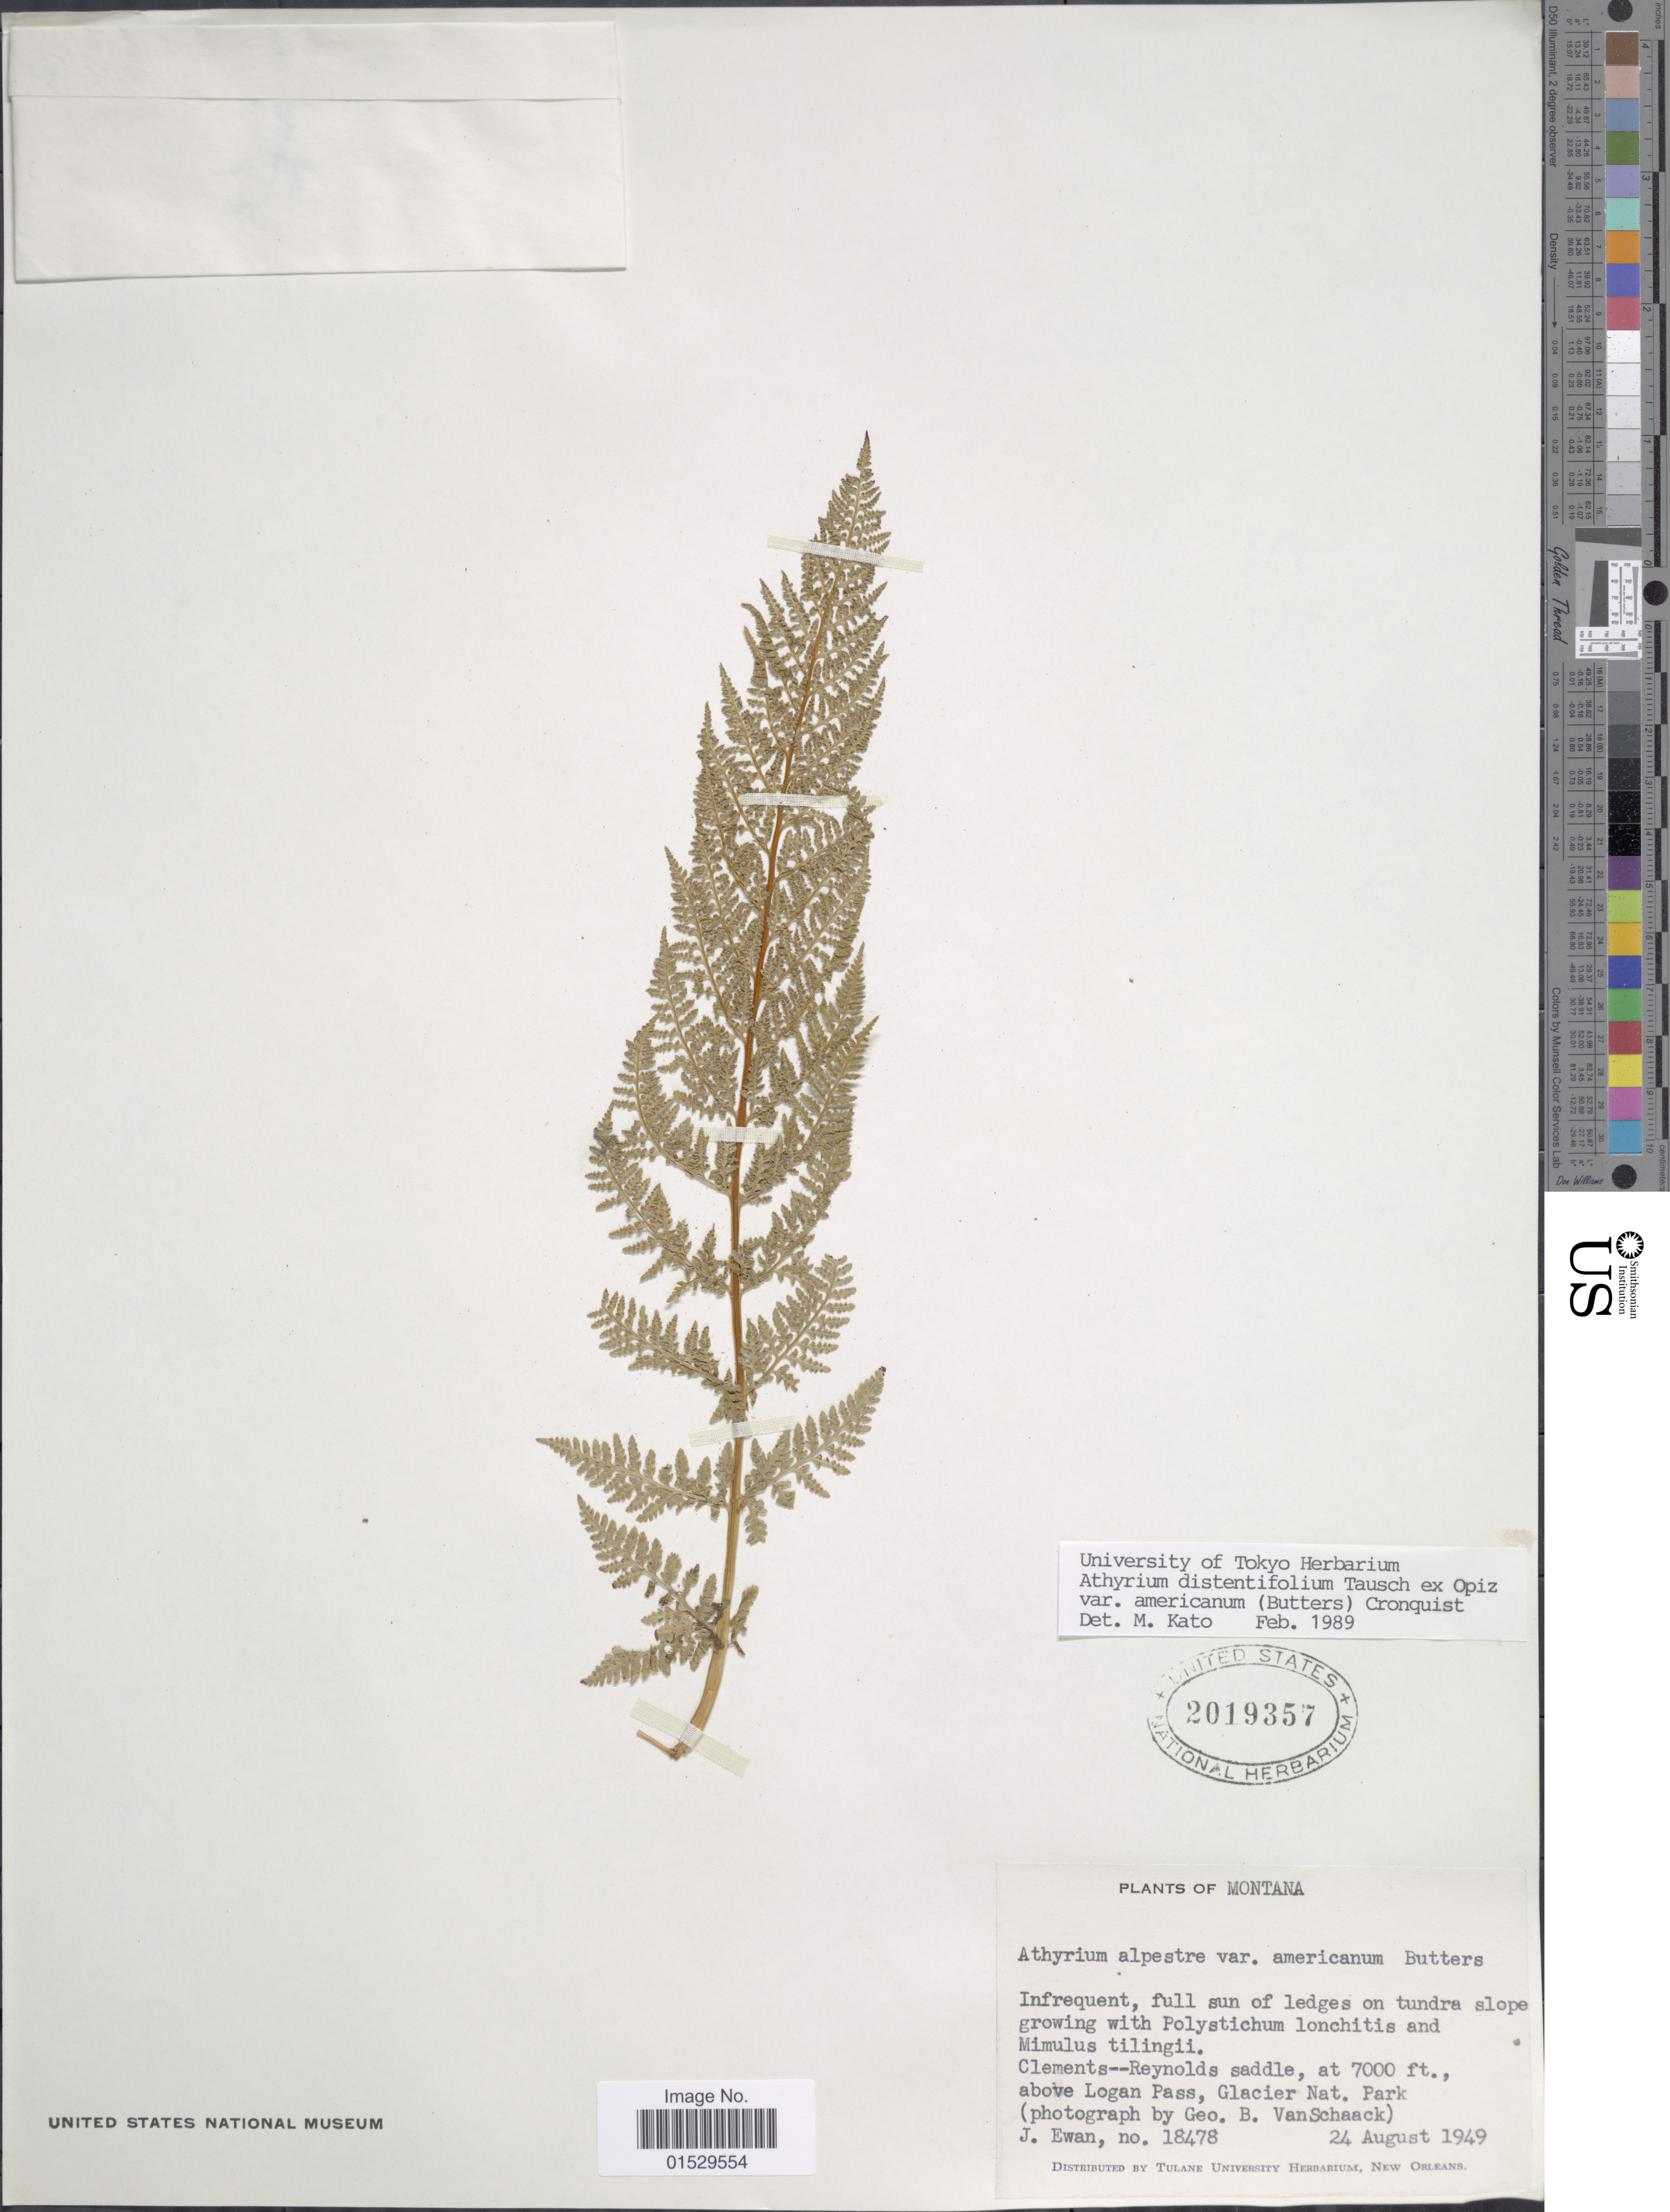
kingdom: Plantae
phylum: Tracheophyta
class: Polypodiopsida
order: Polypodiales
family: Athyriaceae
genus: Athyrium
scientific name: Athyrium distentifolilum subsp. americanum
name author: (Butters) Hultén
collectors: J. A. Ewan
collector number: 18478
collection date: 1949-08-24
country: United States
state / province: Montana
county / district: Glacier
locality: Clements--Reynolds saddle, above Logan Pass, Glacier Nat. Park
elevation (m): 2134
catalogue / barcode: US 2019357